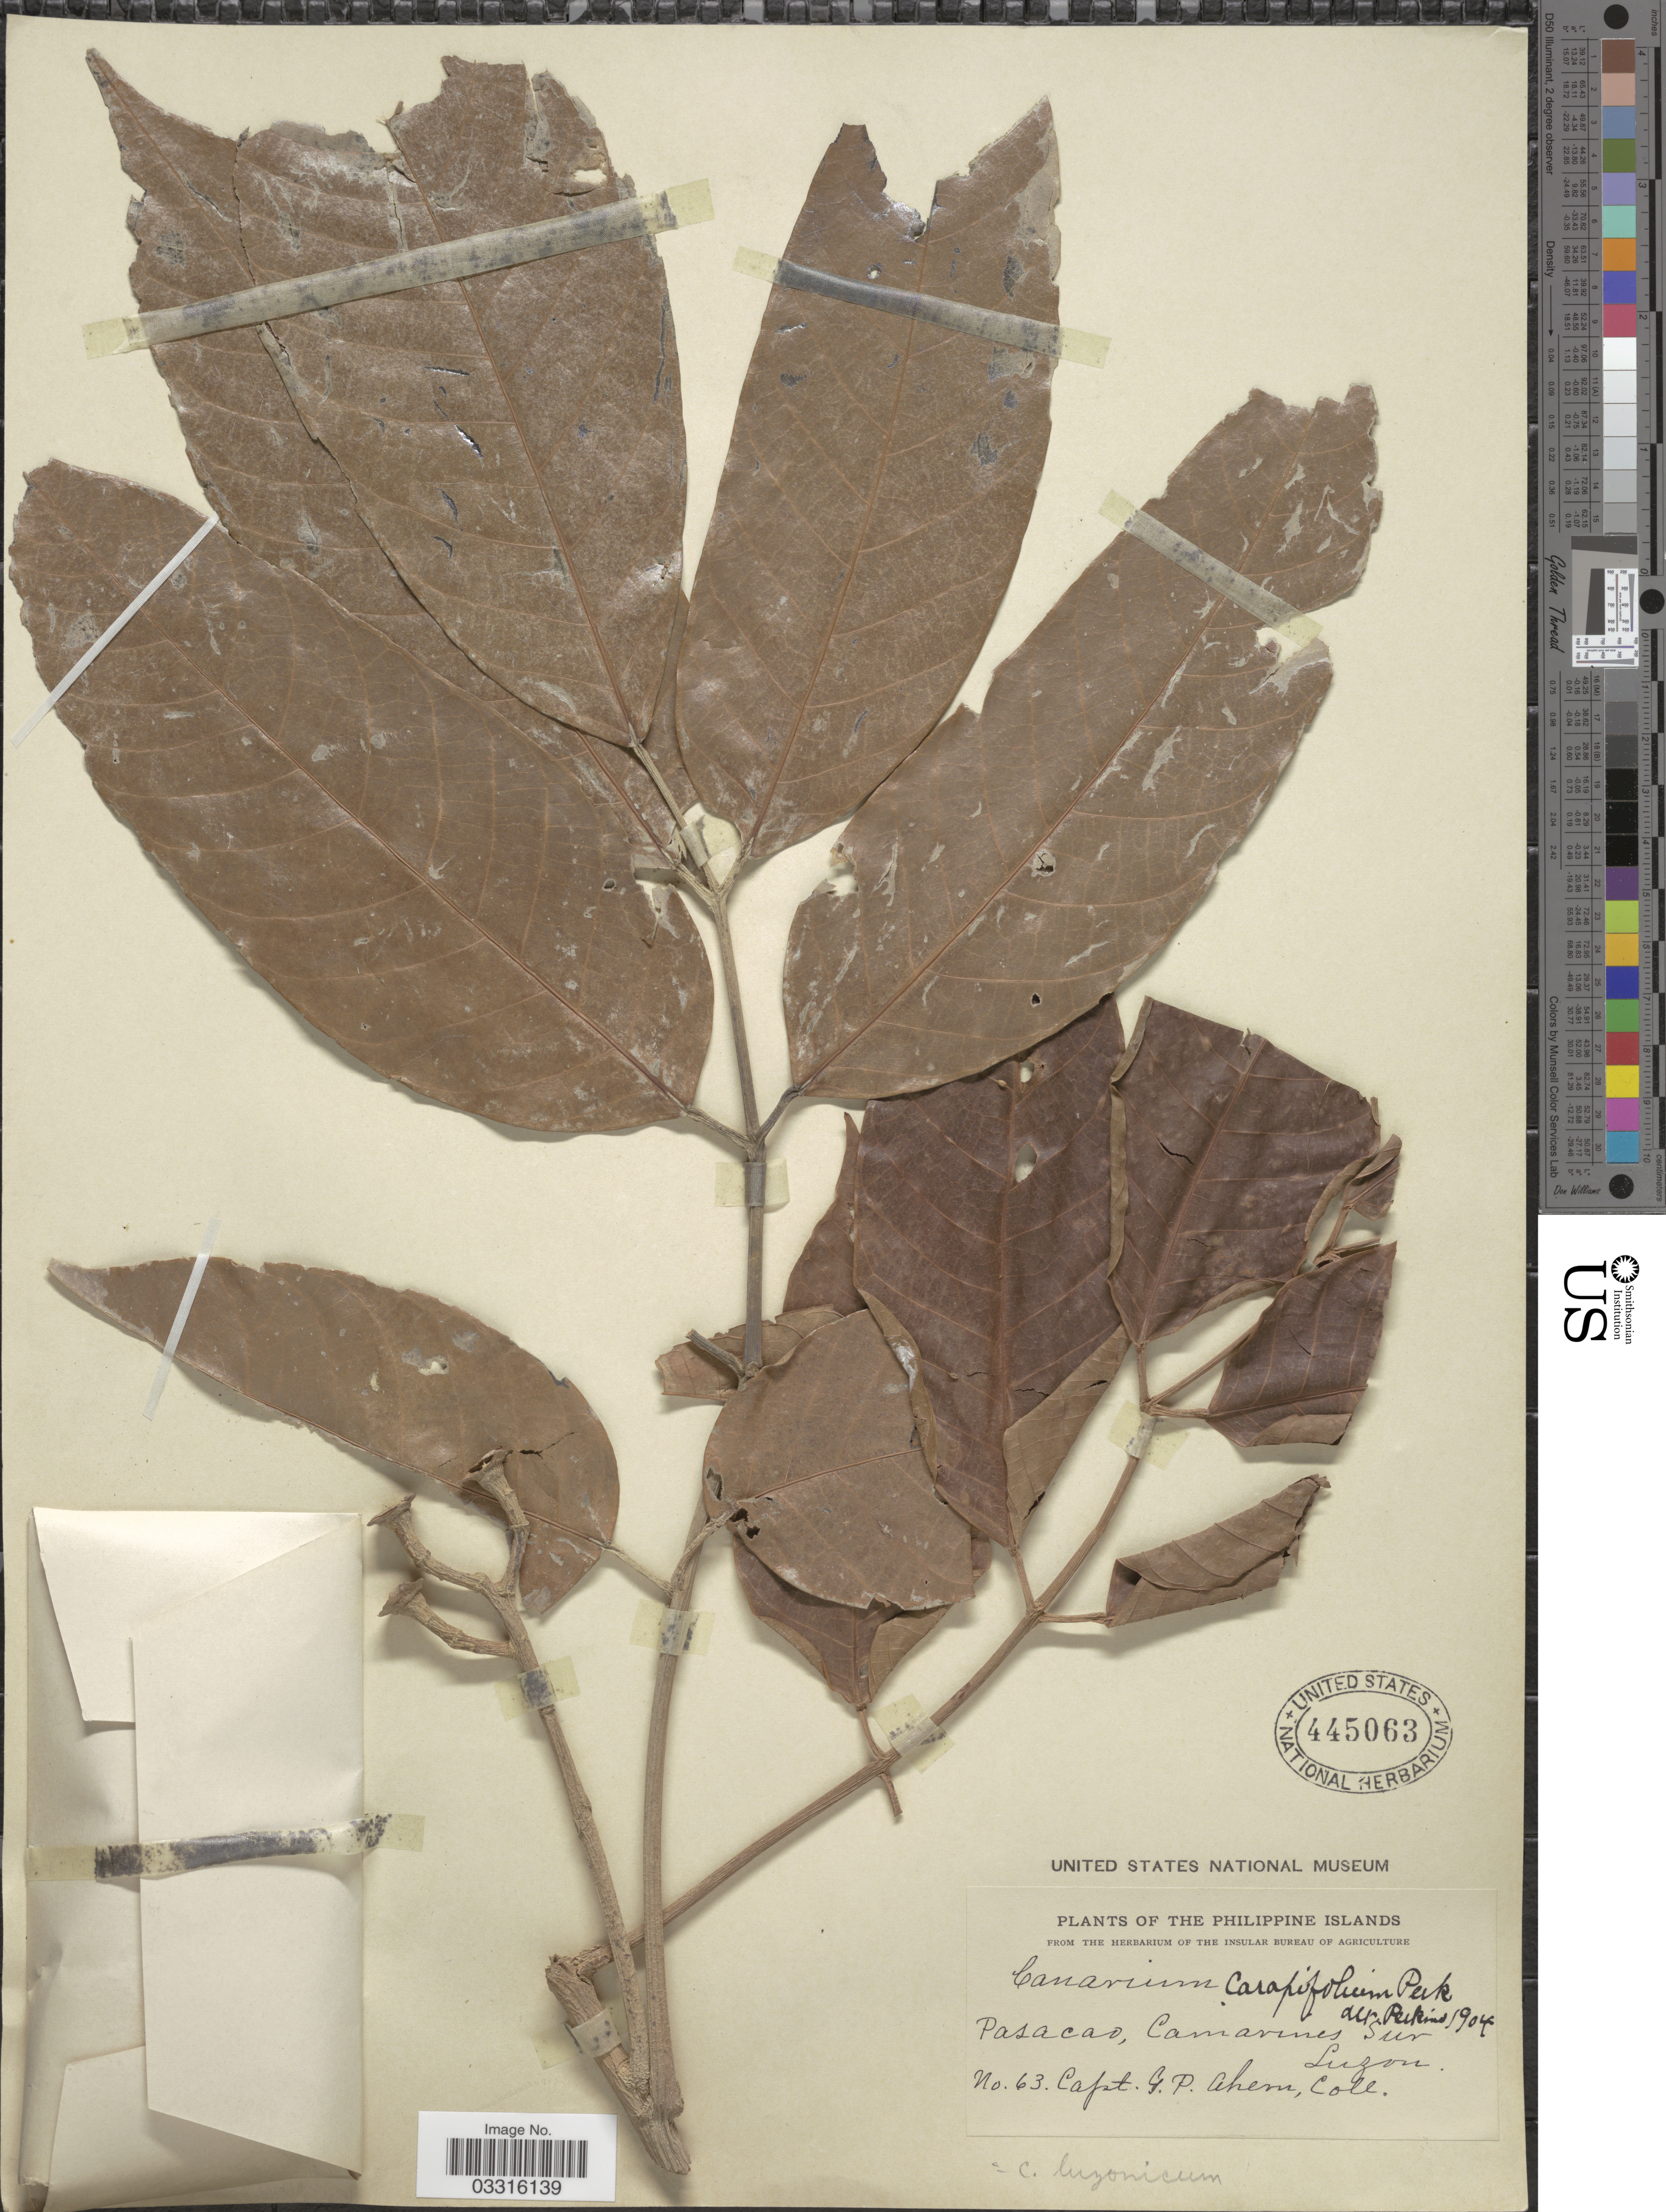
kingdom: Plantae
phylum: Tracheophyta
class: Magnoliopsida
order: Sapindales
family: Burseraceae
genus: Canarium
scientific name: Canarium luzonicum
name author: (Blume) A. Gray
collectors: G. Ahern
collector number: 63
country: Philippines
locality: Pasacao, Camarines Sur, Luzon.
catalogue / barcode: US 445063